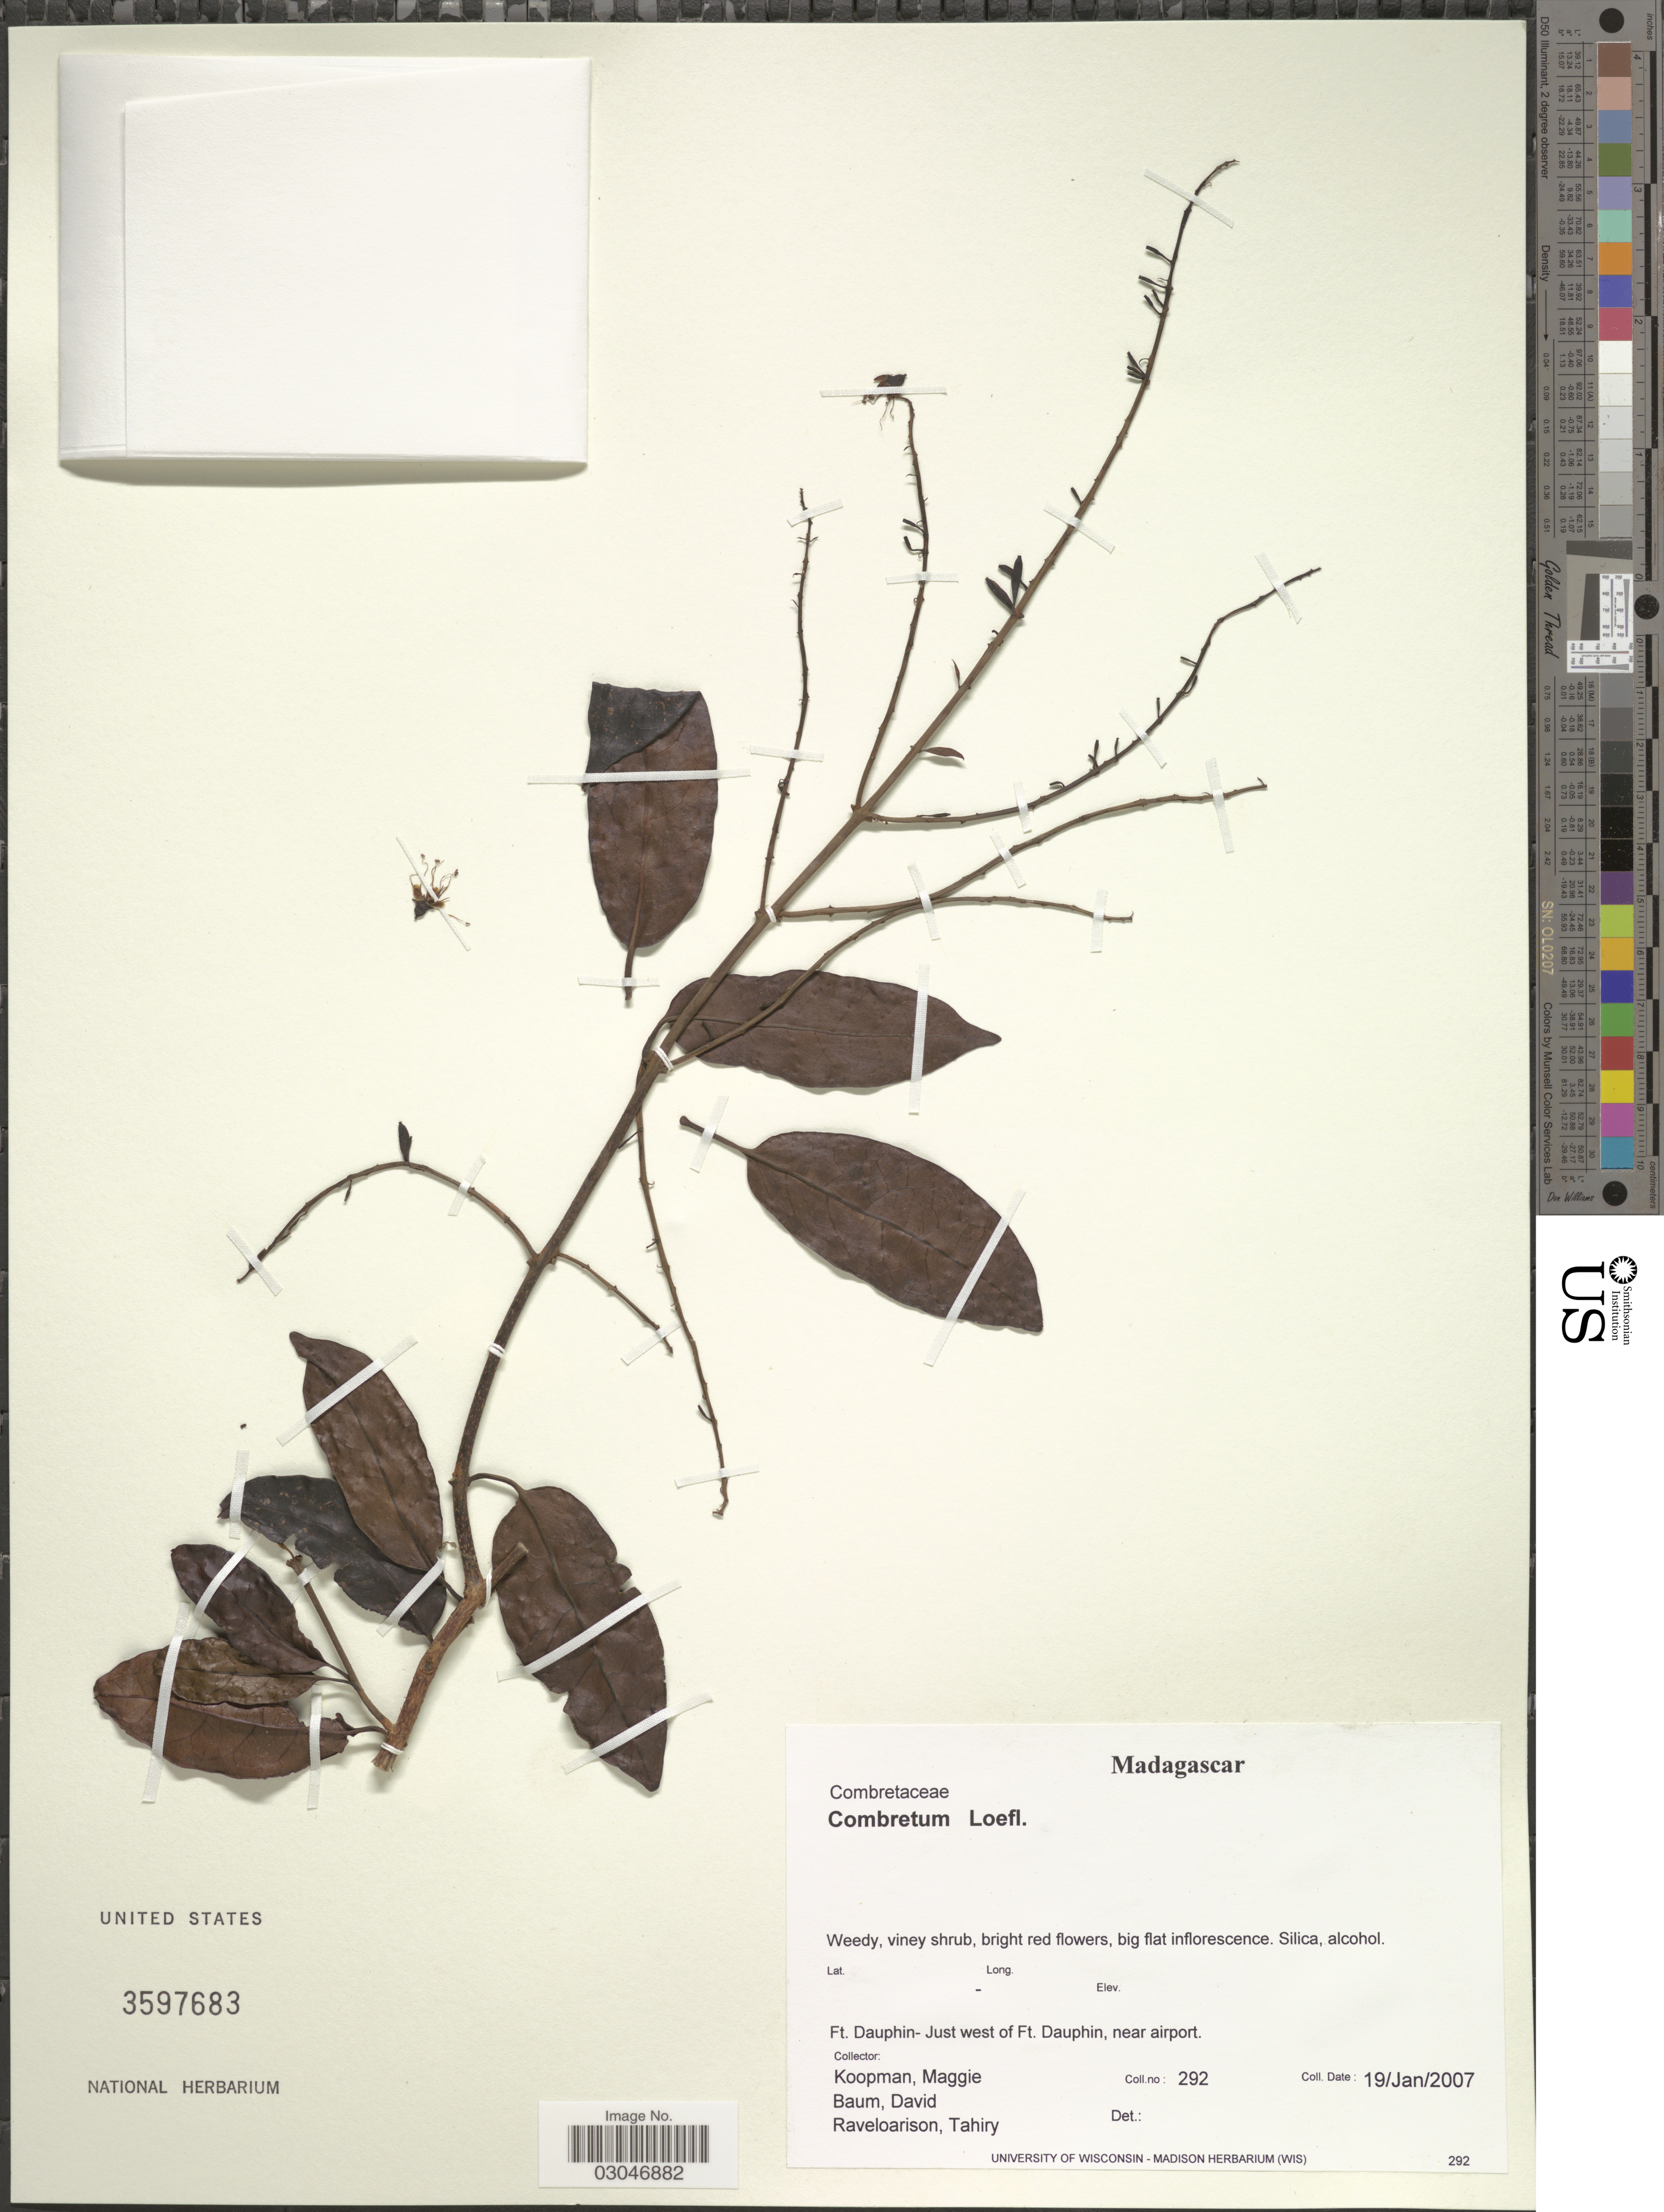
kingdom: Plantae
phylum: Tracheophyta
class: Magnoliopsida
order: Myrtales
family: Combretaceae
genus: Combretum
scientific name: Combretum sp.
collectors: M. M. Koopman, B. David & T. Raveloarison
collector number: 292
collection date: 2007-01-19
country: Madagascar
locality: Ft. Dauphin- Just west of Ft. Dauphin, near airport.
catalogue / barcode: US 3597683